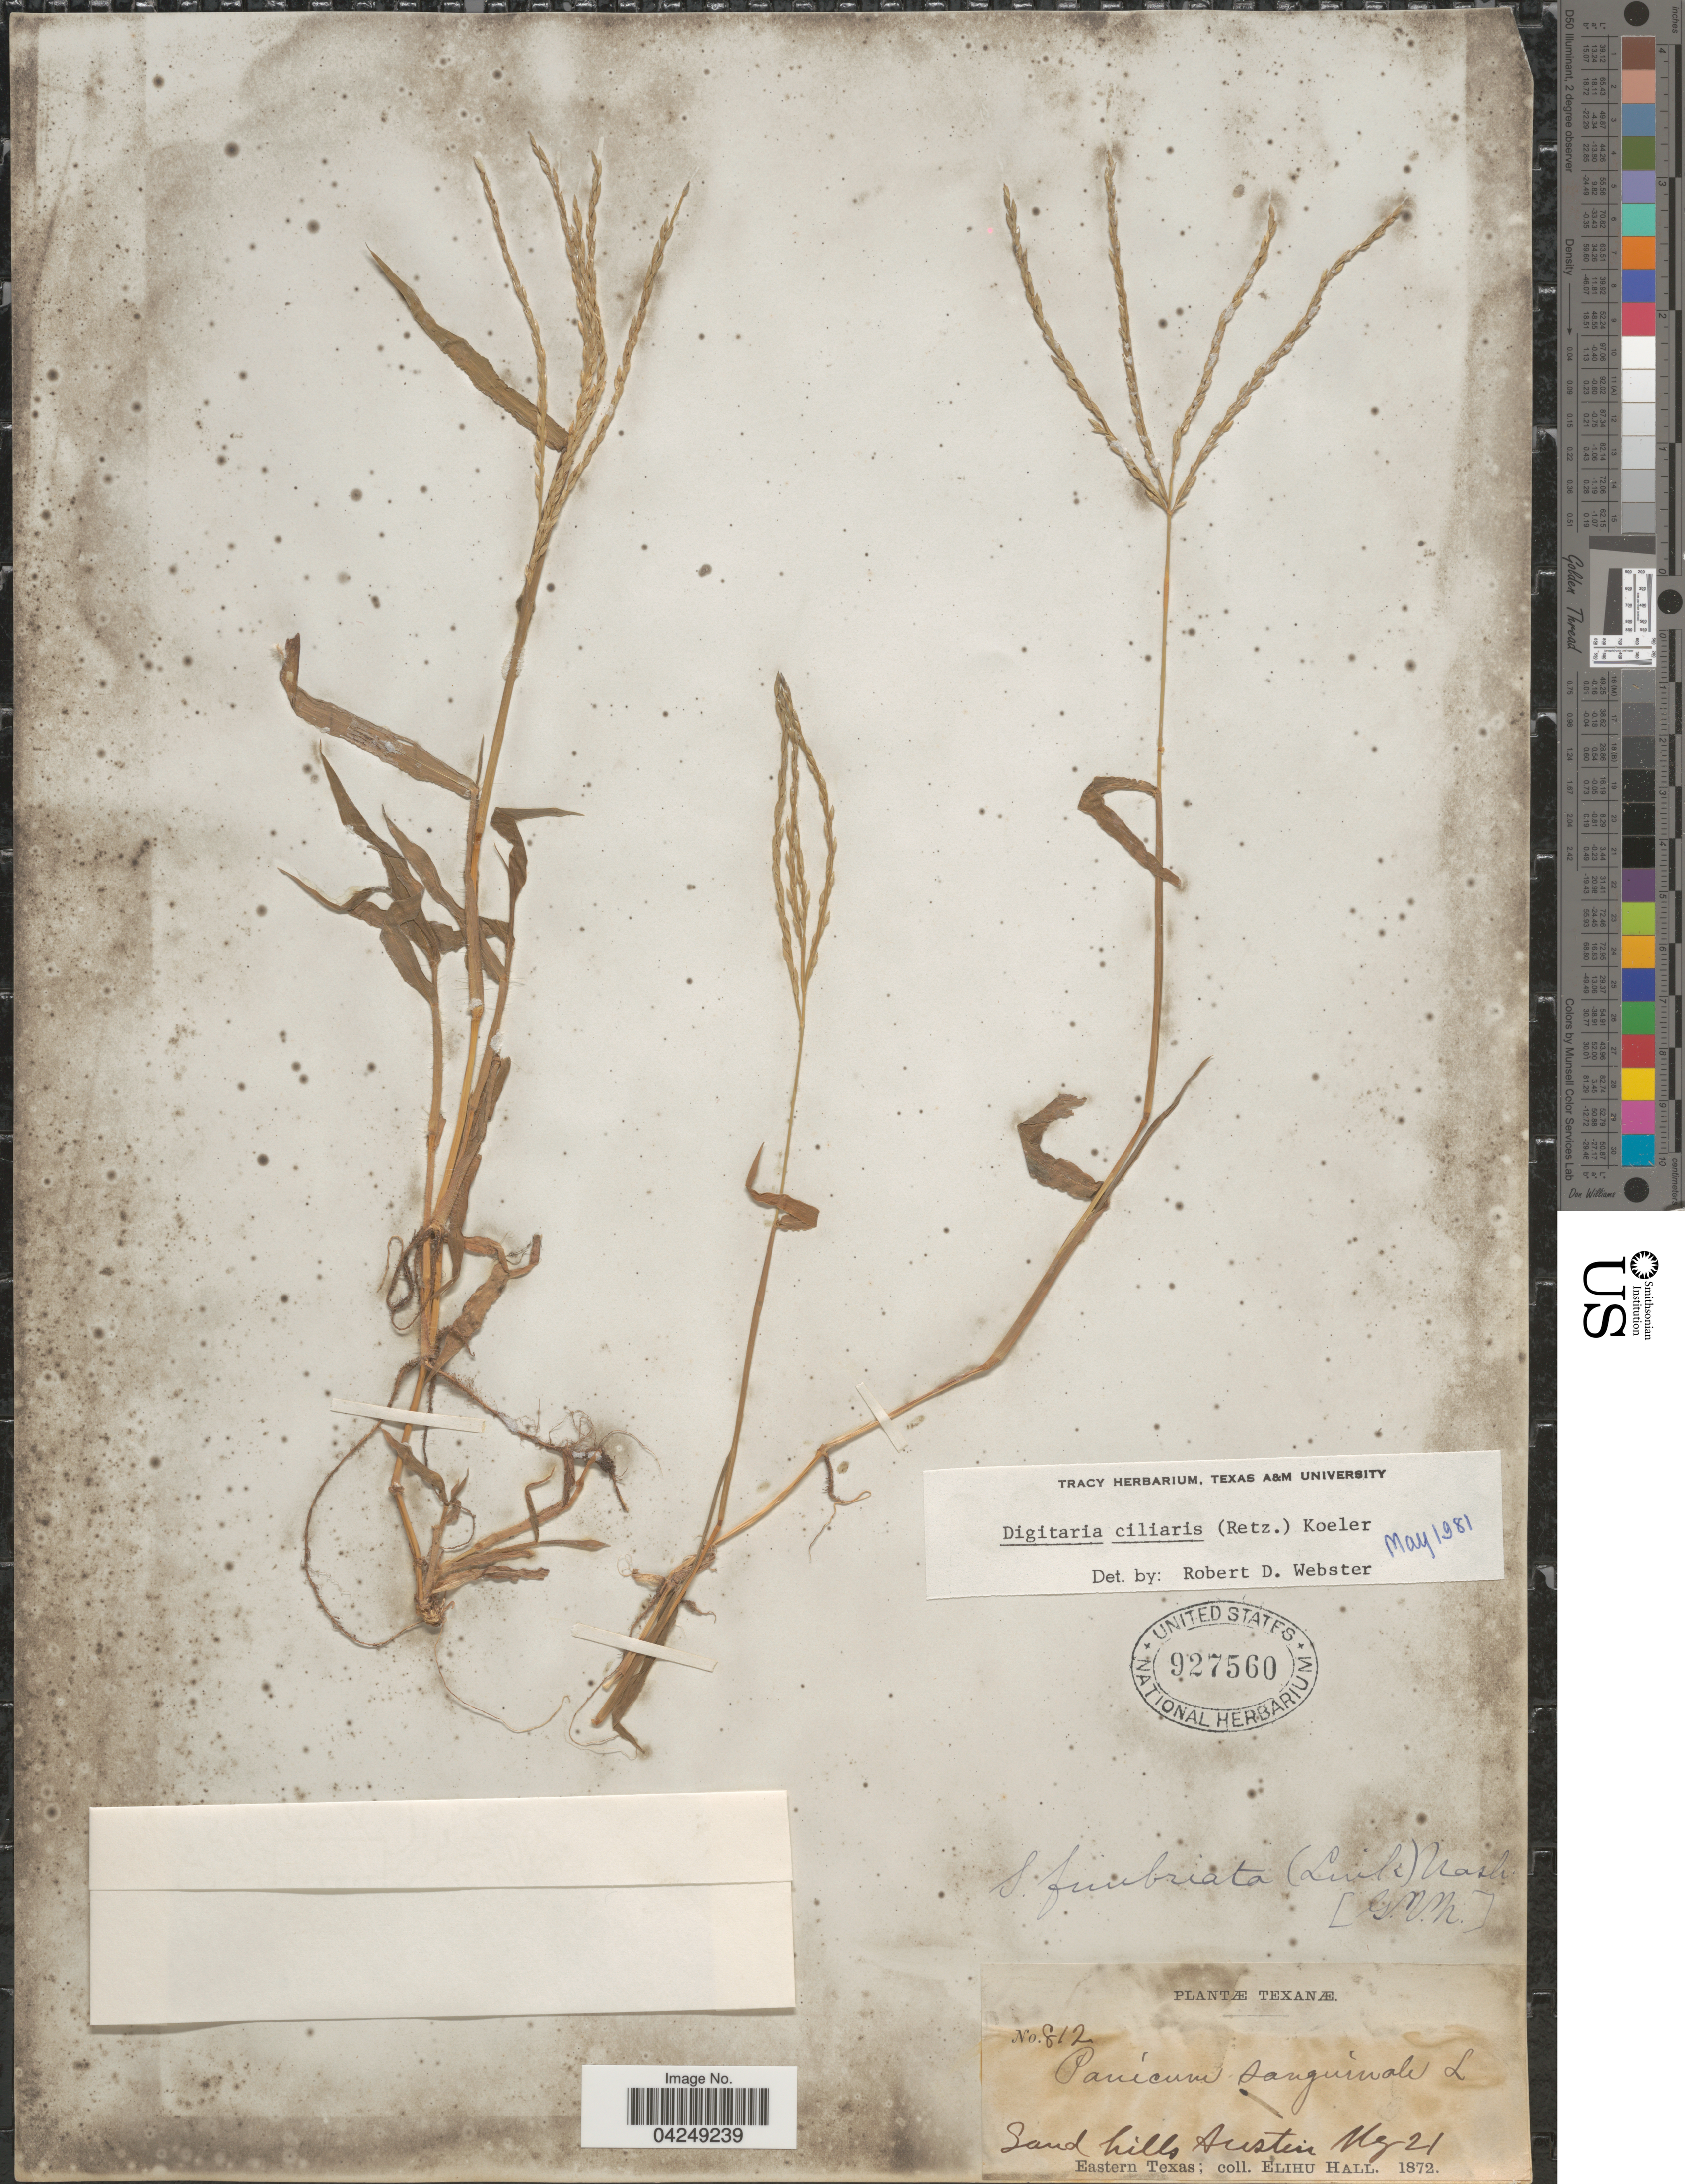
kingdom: Plantae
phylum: Tracheophyta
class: Liliopsida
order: Poales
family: Poaceae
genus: Digitaria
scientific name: Digitaria ciliaris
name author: (Retz.) Koeler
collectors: E. Hall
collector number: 812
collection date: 1872-05-21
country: United States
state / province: Texas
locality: Austin. Eastern Texas.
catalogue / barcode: US 927560